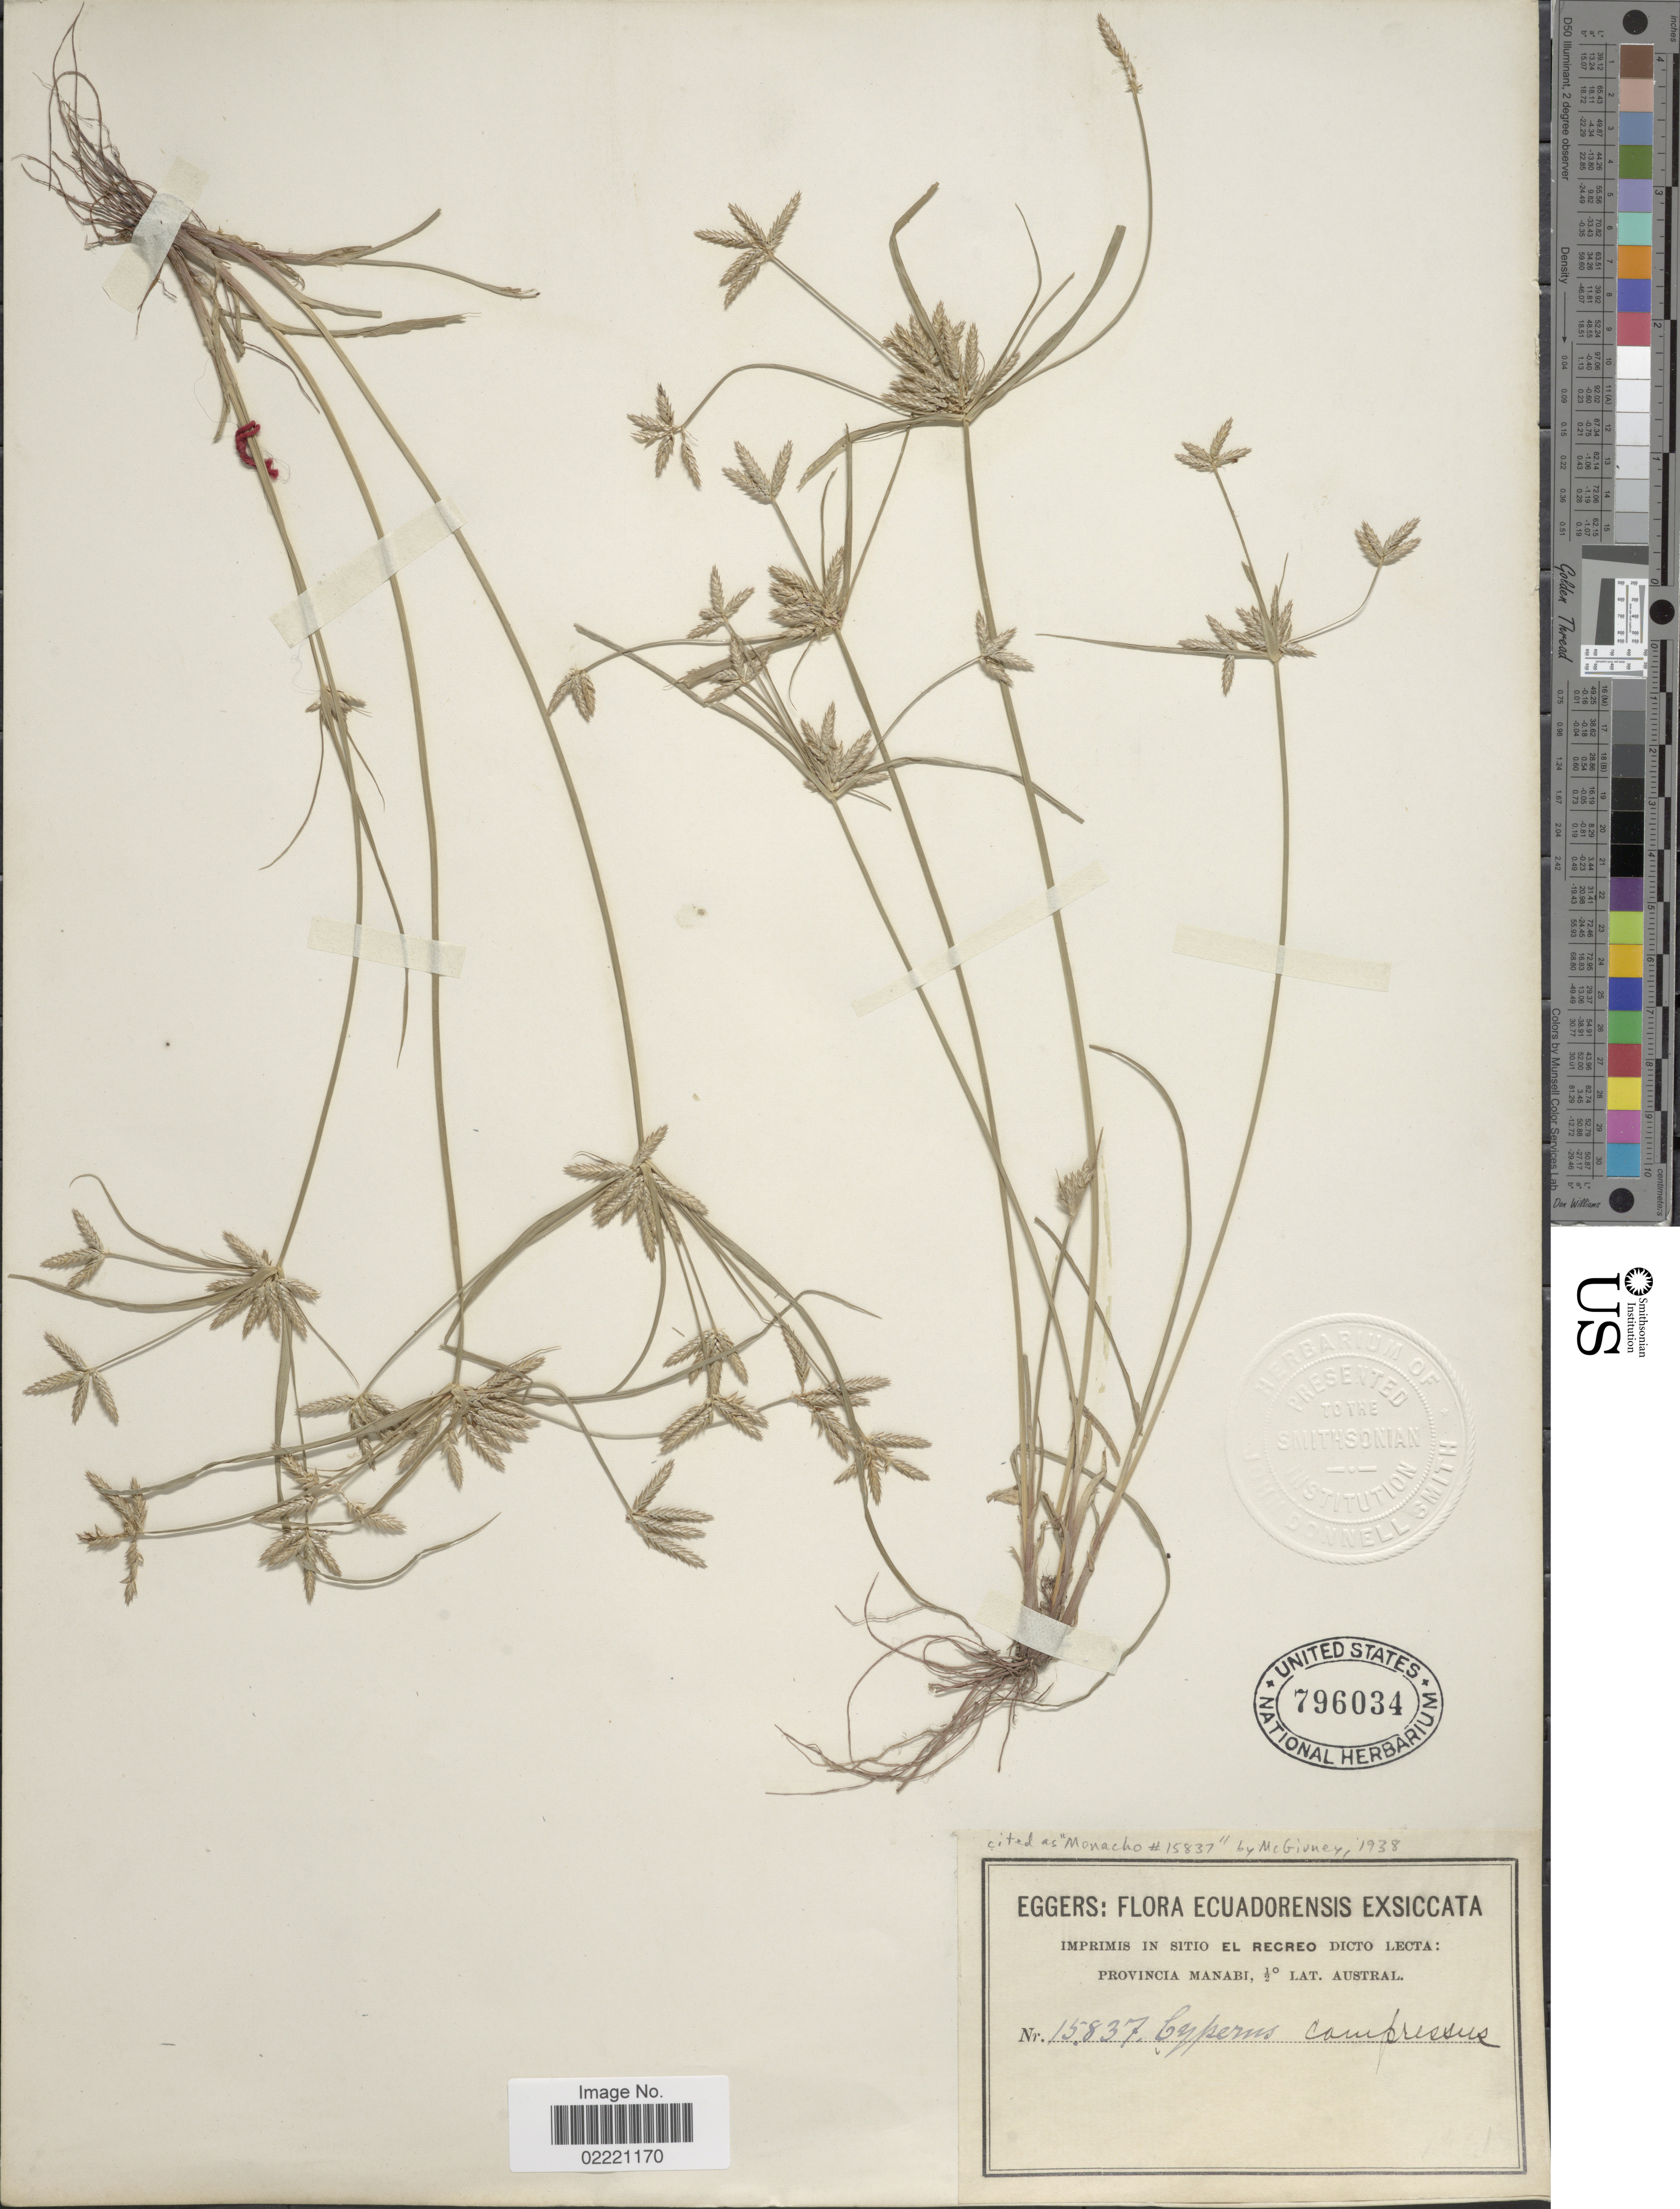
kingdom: Plantae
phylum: Tracheophyta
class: Liliopsida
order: Poales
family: Cyperaceae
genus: Cyperus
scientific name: Cyperus compressus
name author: L.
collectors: -. Eggers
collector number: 15837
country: Ecuador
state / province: Manabí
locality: Imprimis in sitio El Recreo Dicto Lecta, Austral.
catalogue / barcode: US 796034